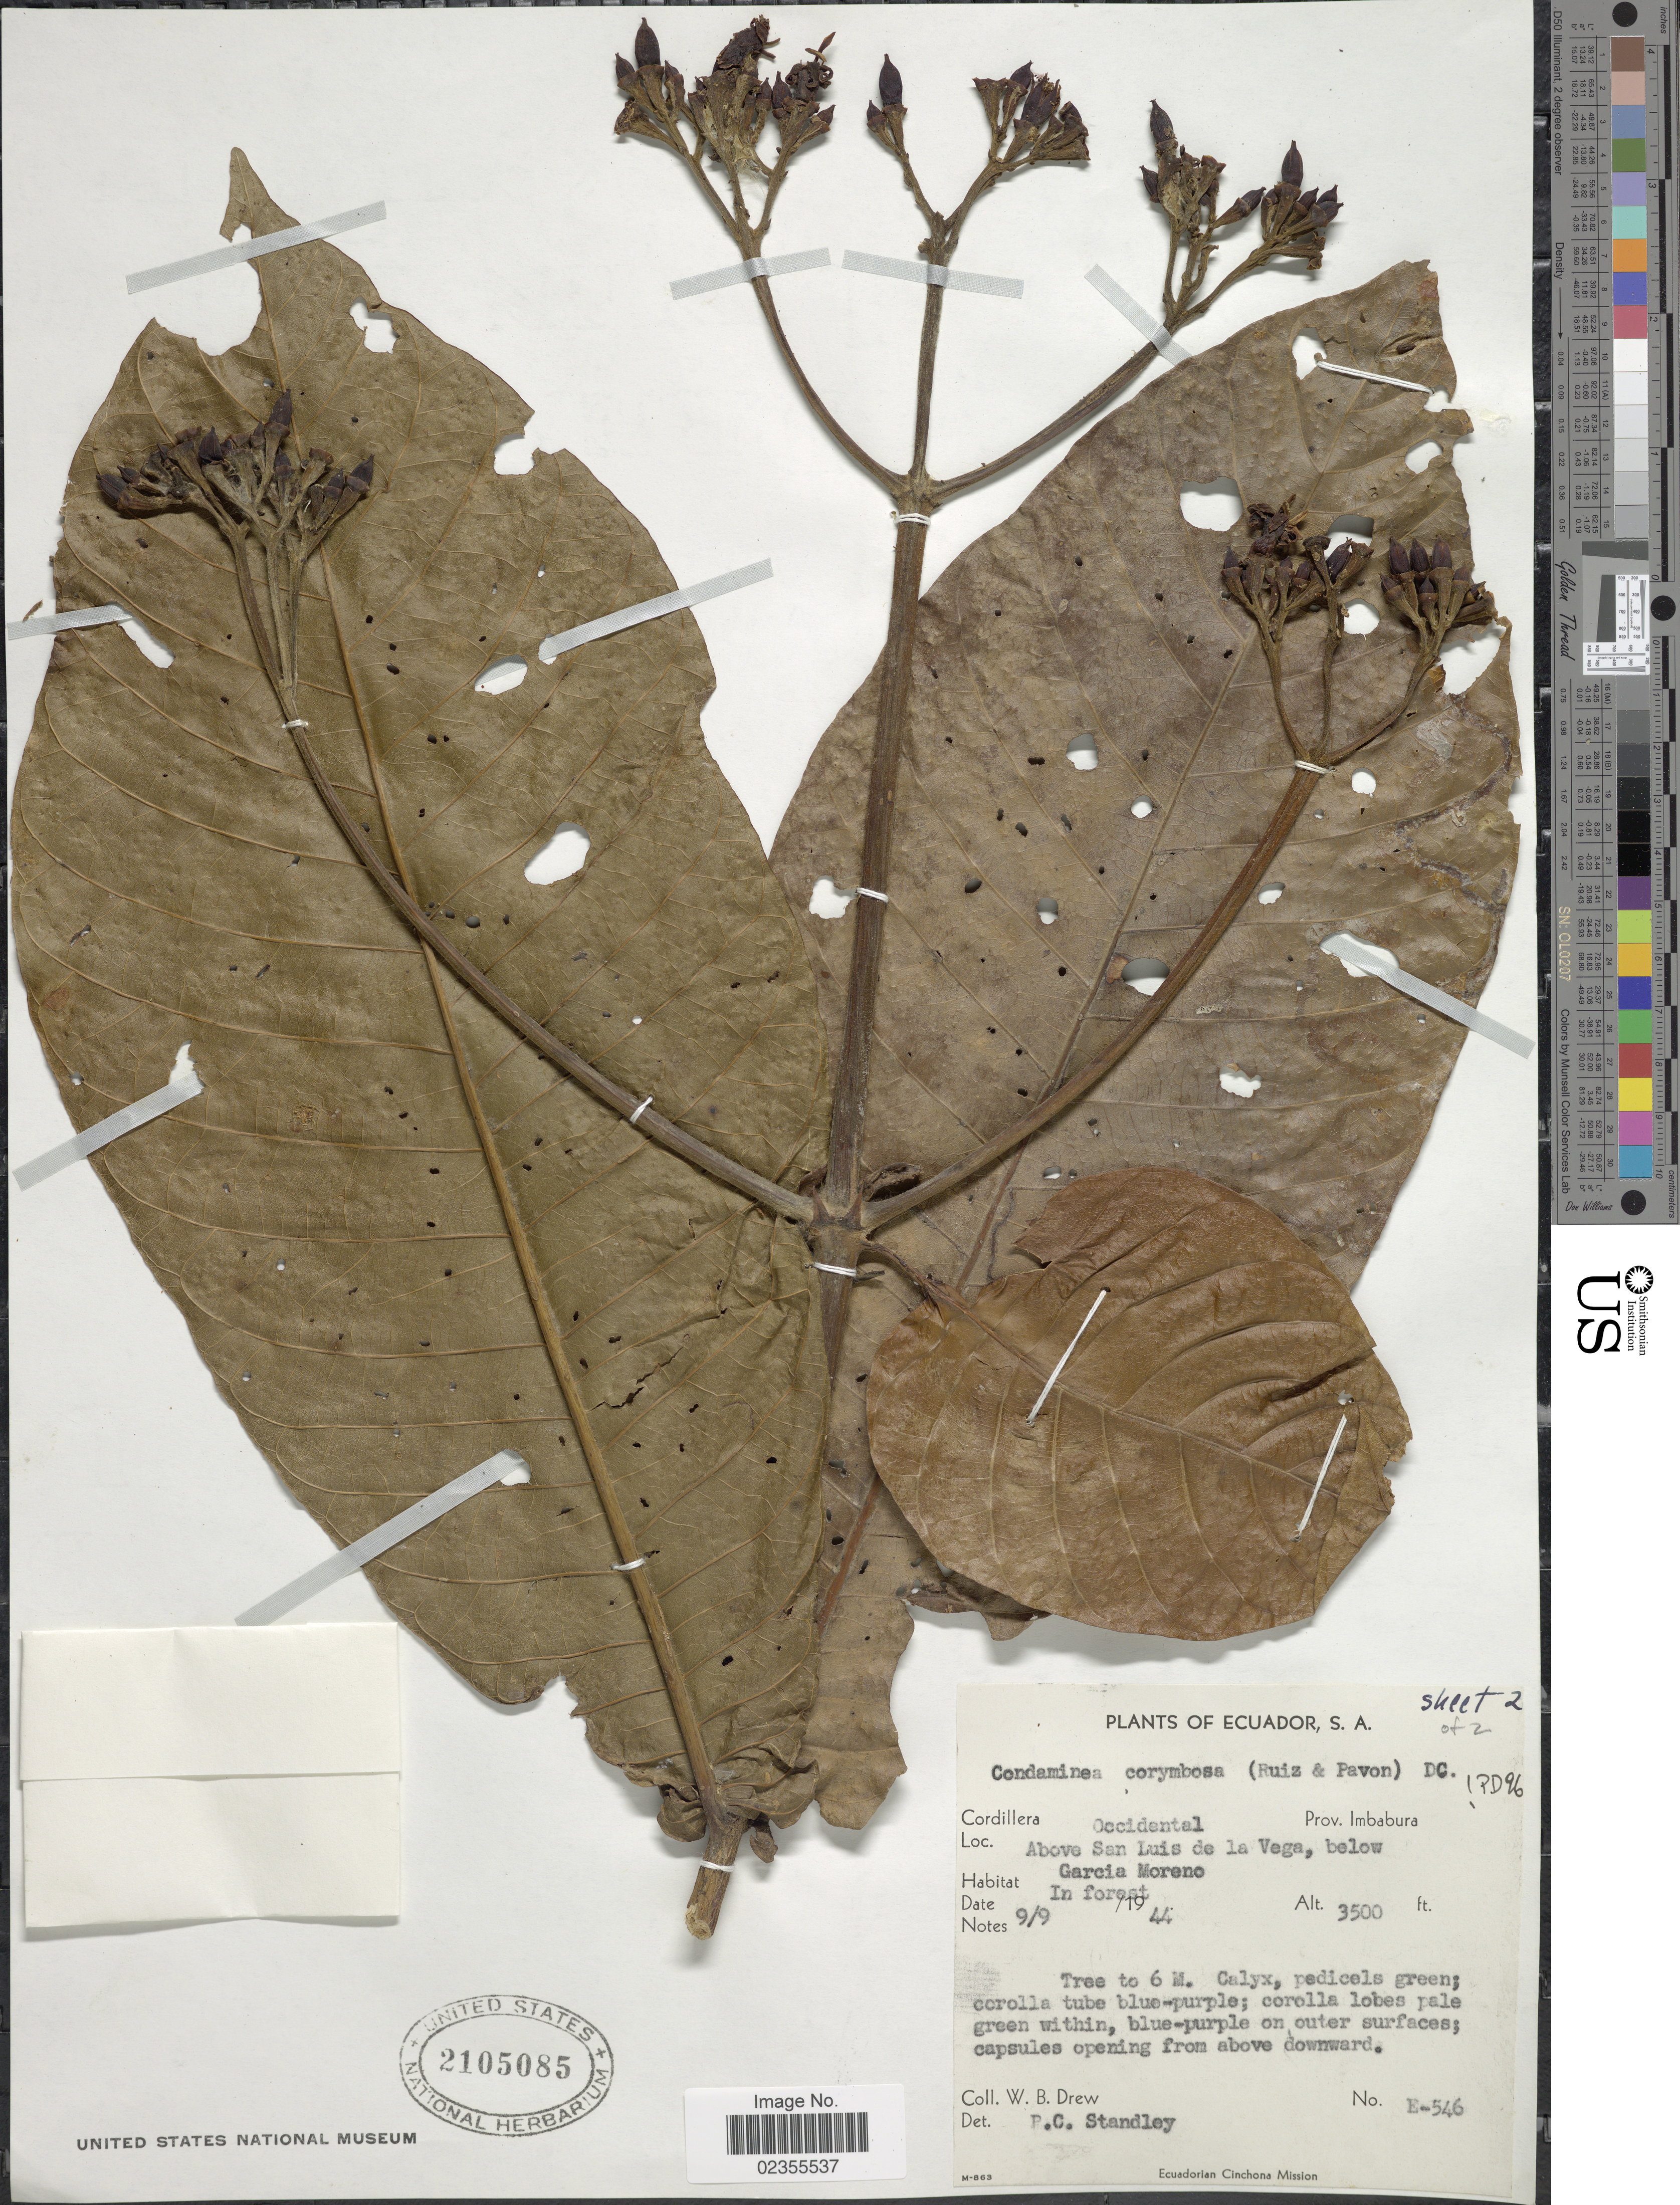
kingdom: Plantae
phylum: Tracheophyta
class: Magnoliopsida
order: Gentianales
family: Rubiaceae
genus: Condaminea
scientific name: Condaminea corymbosa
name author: (Ruiz & Pav.) DC.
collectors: W. B. Drew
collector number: E-546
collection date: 1944-09-09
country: Ecuador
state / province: Imbabura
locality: Cordillera Occidental. Above San Luis de la Vega, below Garcia Moreno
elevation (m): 1067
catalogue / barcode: US 2105085